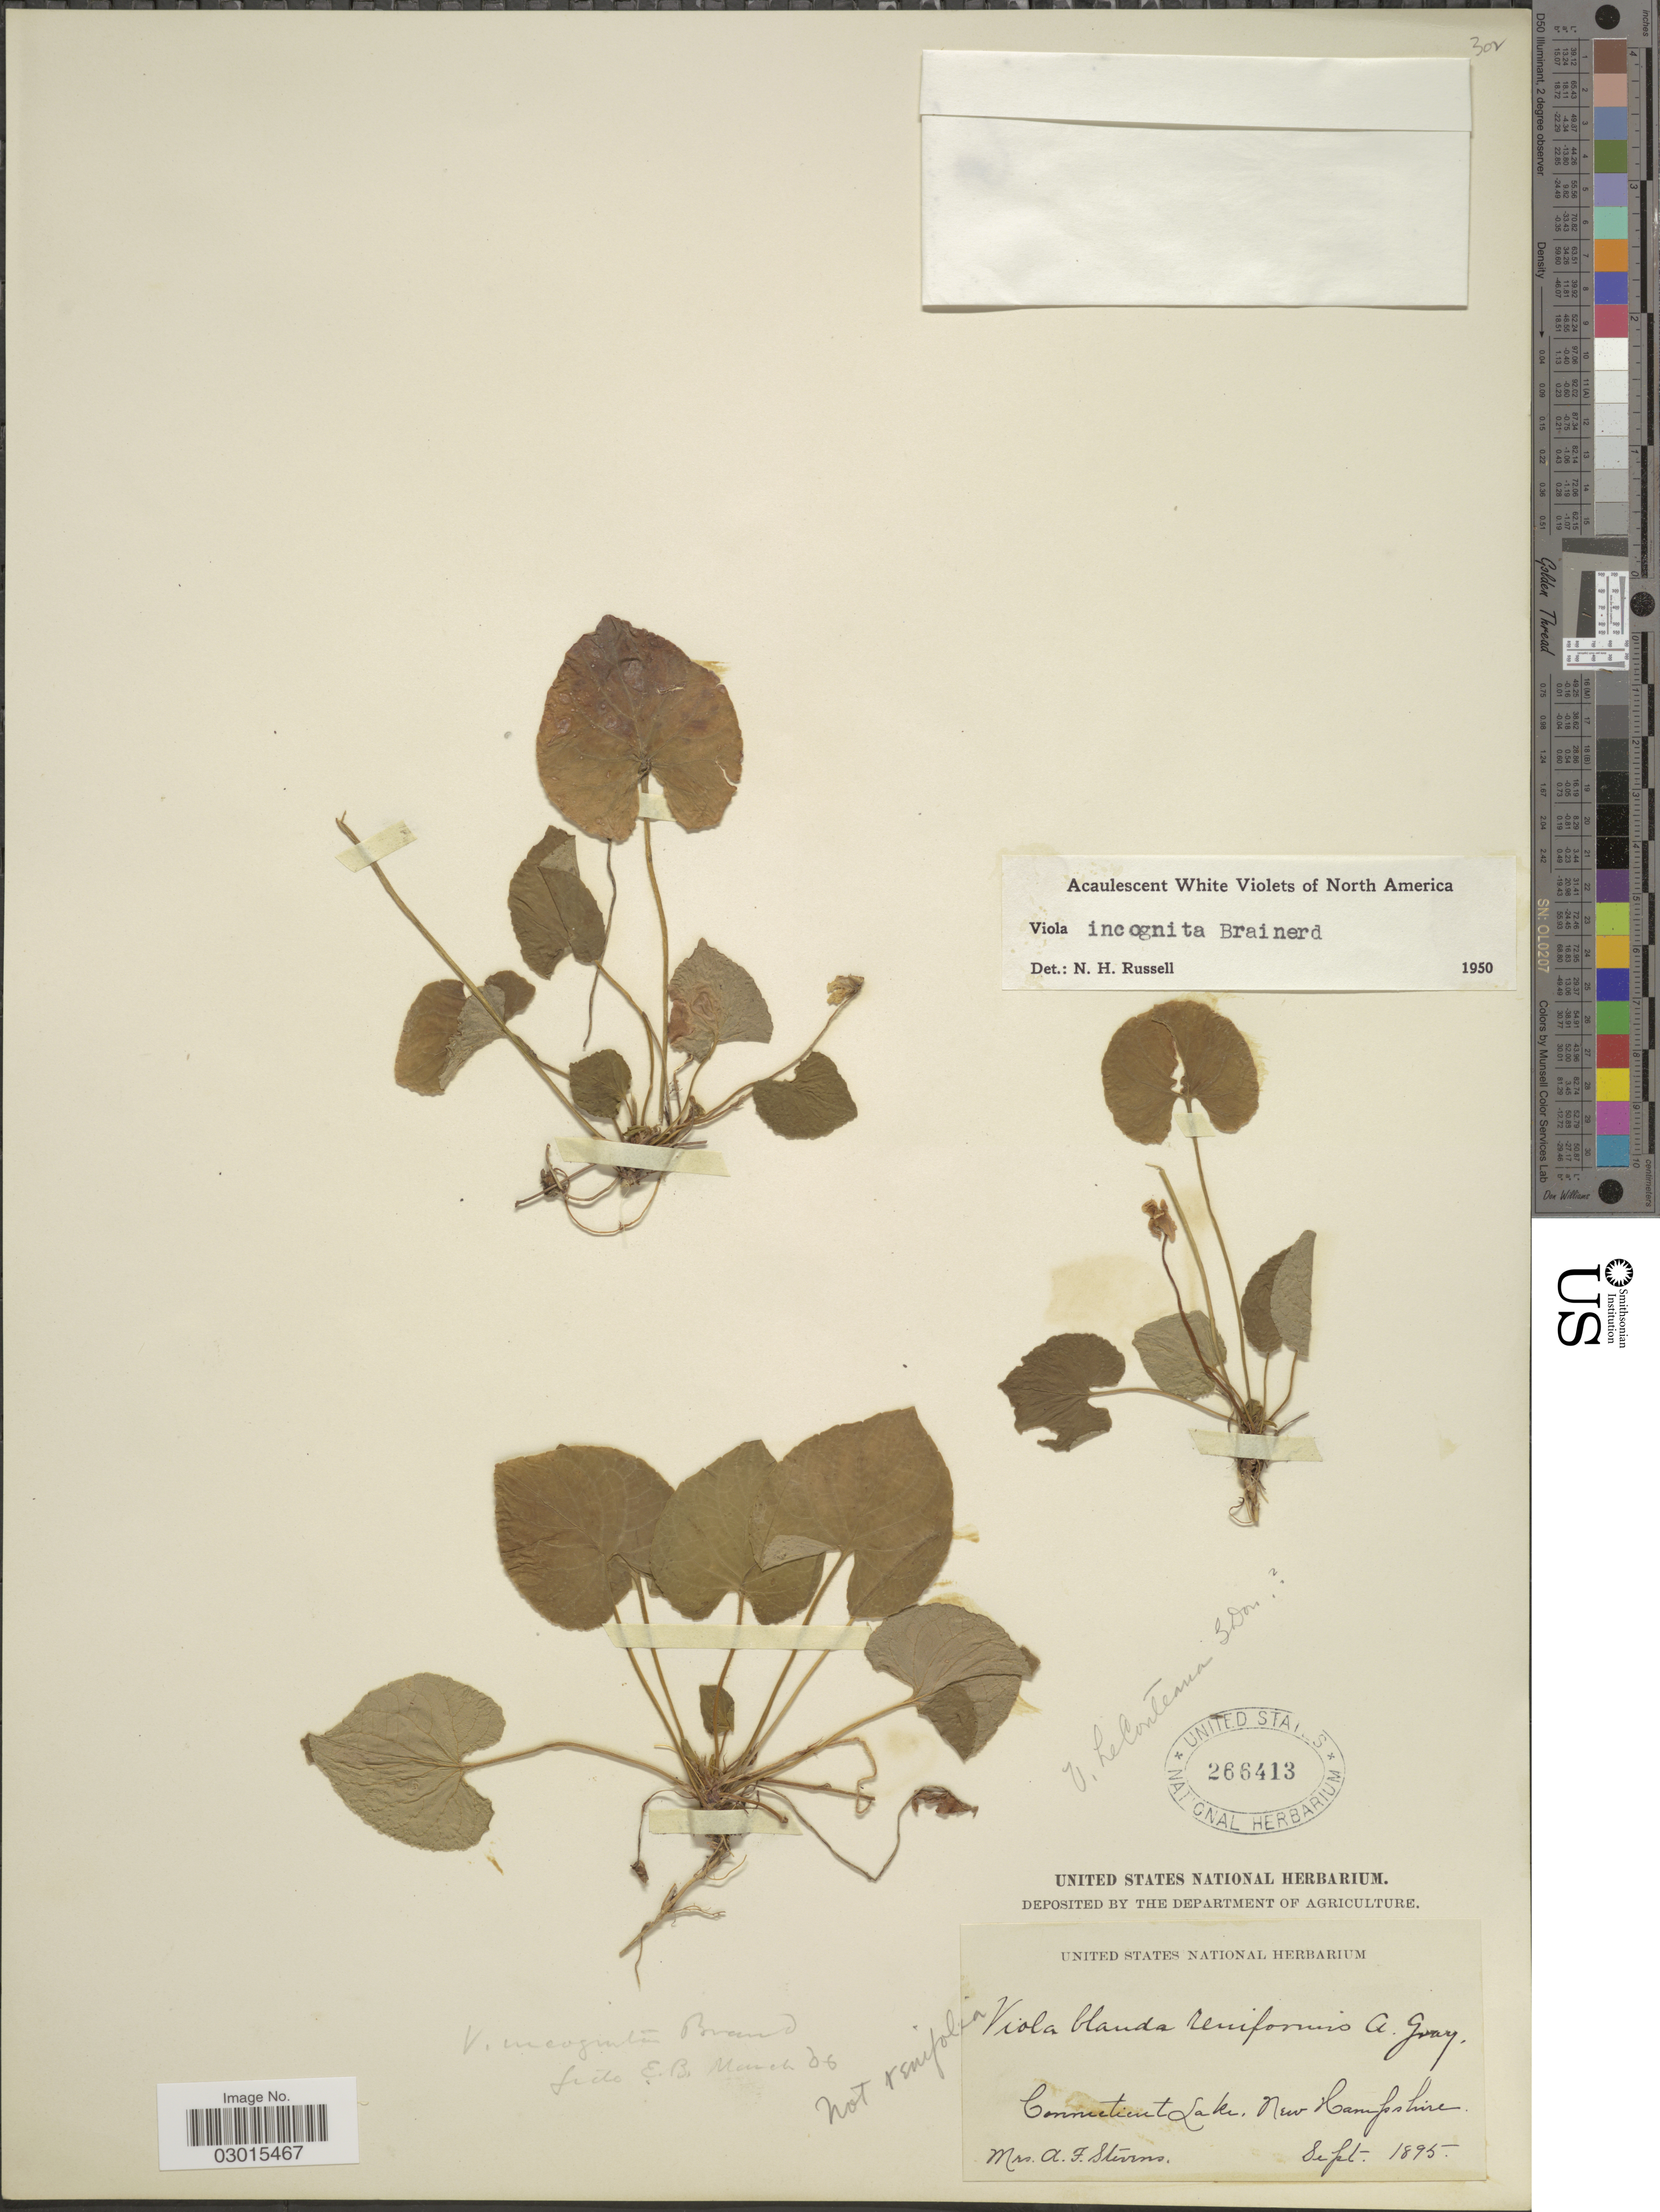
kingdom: Plantae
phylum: Tracheophyta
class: Magnoliopsida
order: Malpighiales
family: Violaceae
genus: Viola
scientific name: Viola incognita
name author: Brainerd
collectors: A. Stevens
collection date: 1895-09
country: United States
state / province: New Hampshire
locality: Connecticut Lake.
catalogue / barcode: US 266413